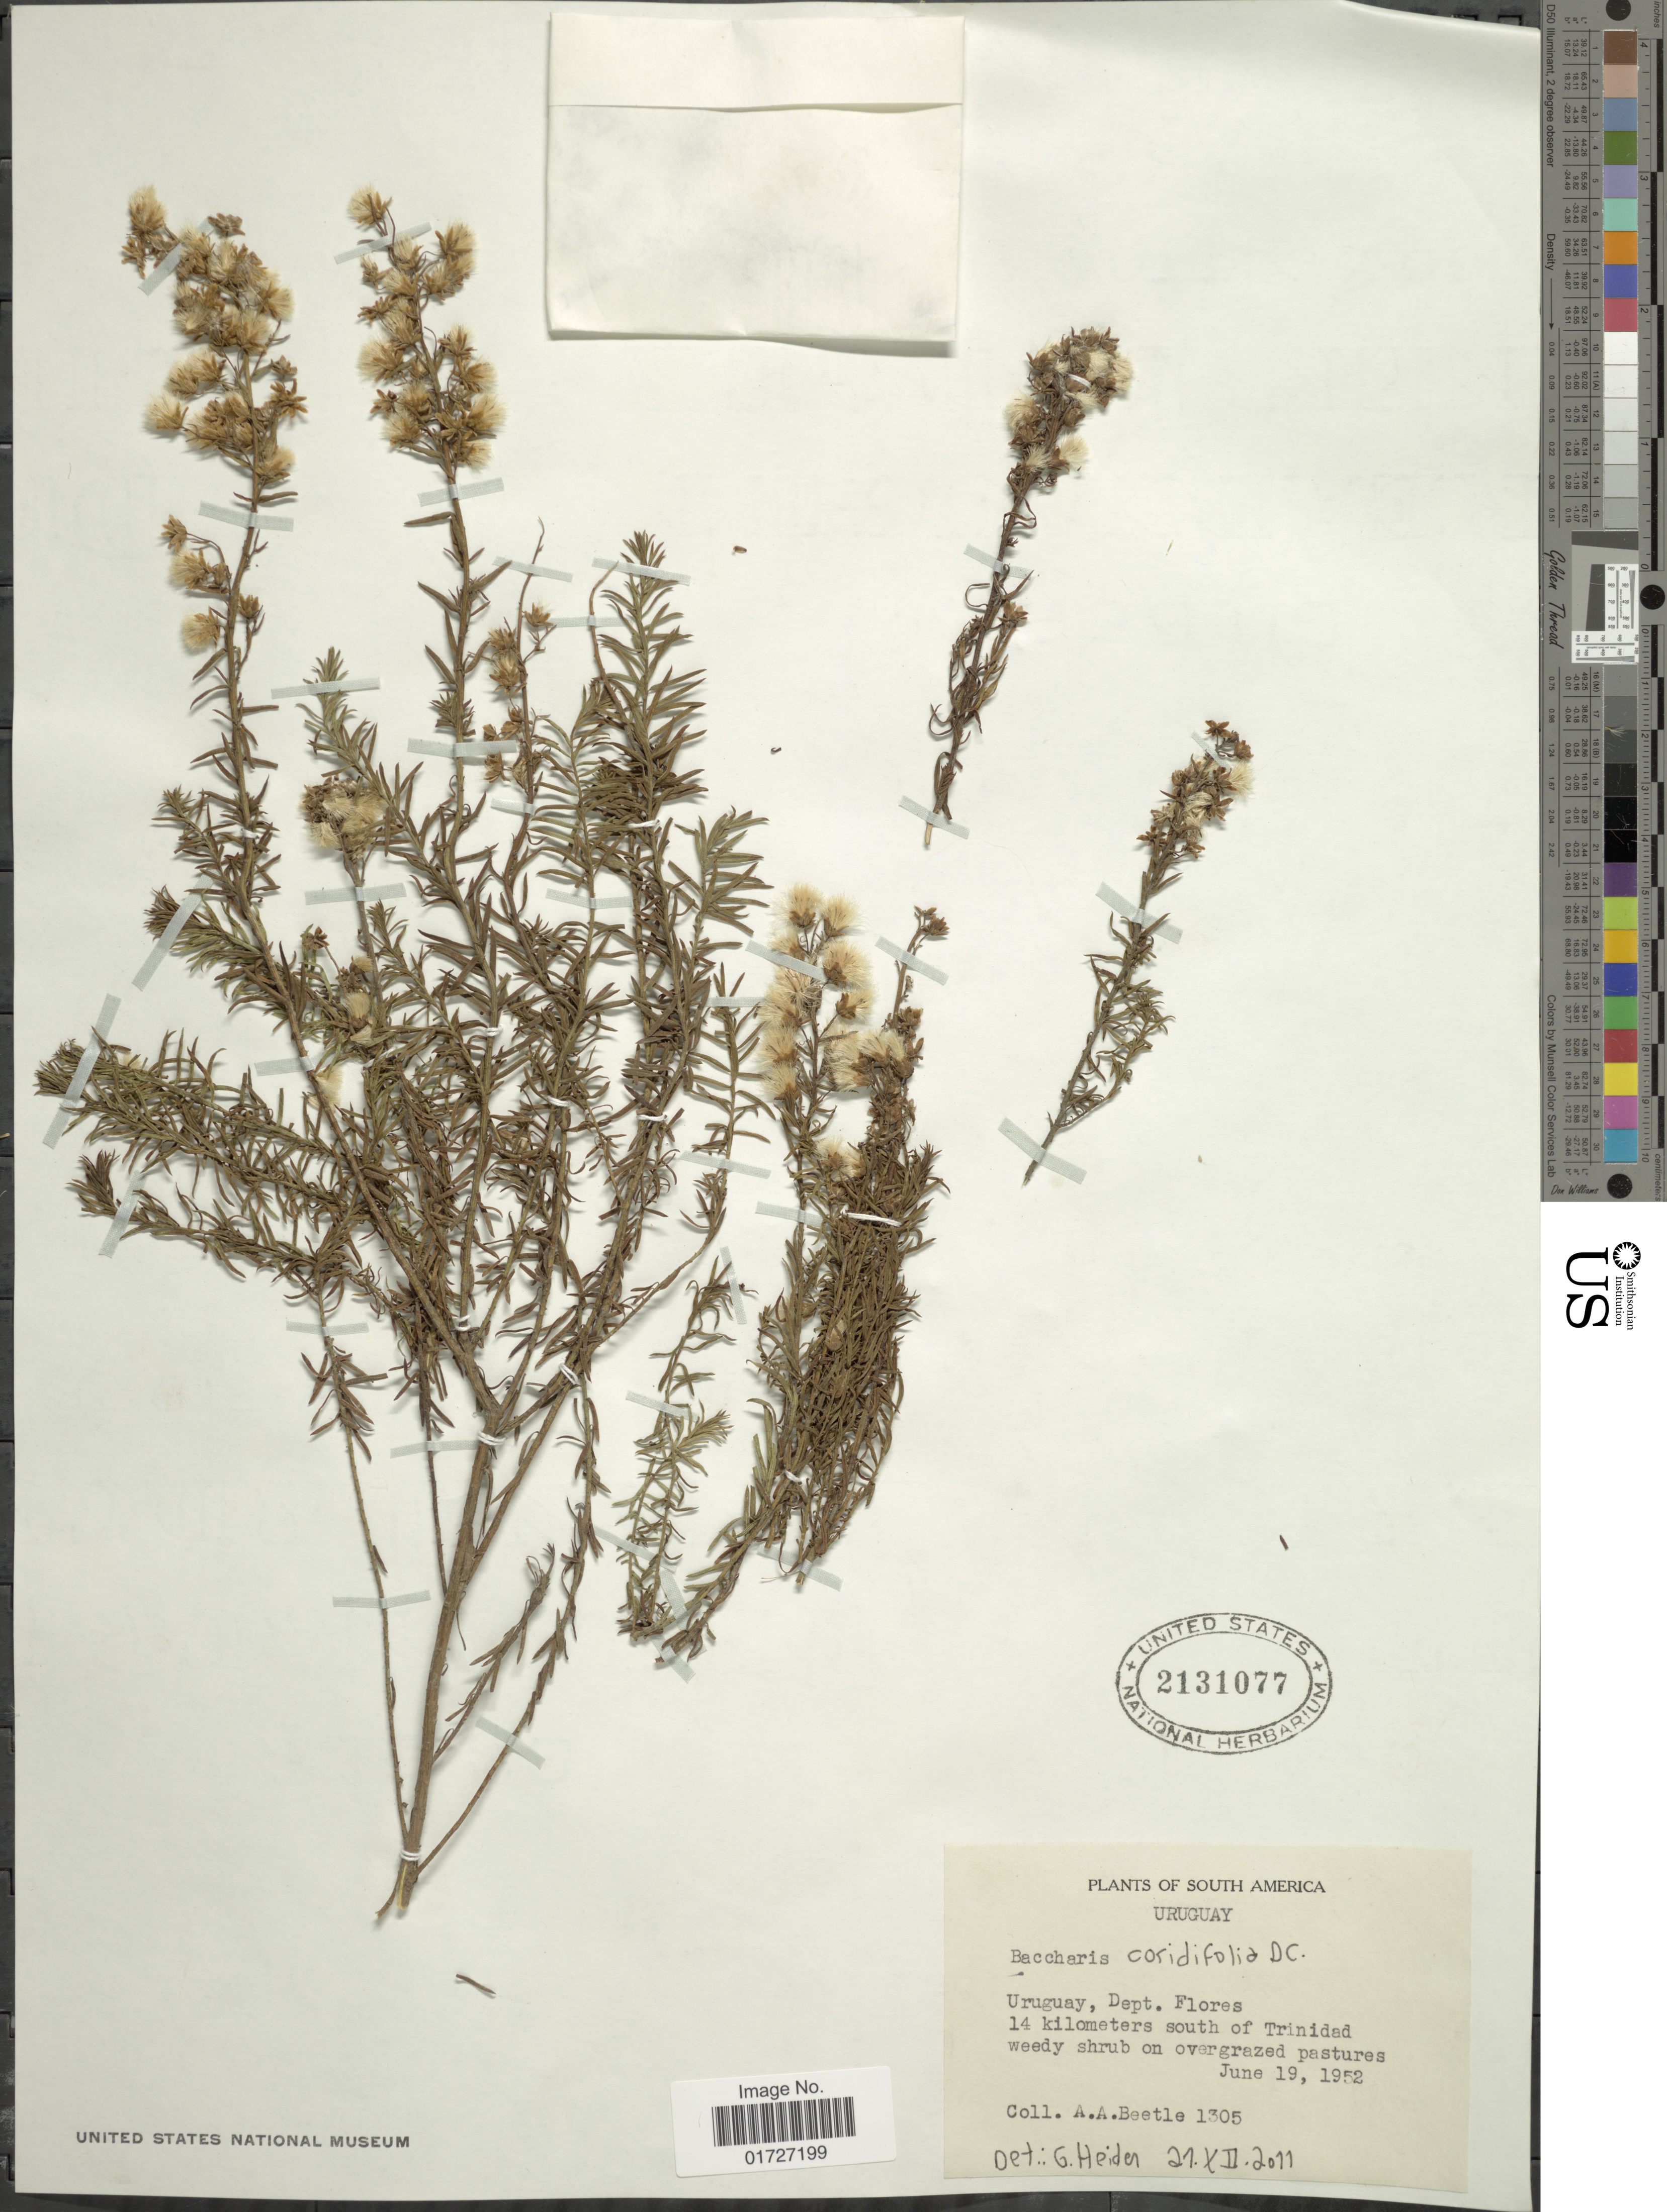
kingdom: Plantae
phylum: Tracheophyta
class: Magnoliopsida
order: Asterales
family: Asteraceae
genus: Baccharis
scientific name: Baccharis coridifolia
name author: DC.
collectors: A. A. Beetle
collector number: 1305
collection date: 1952-06-19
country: Uruguay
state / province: Flores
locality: South America, 14 kilometers south of Trinidad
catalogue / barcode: US 2131077